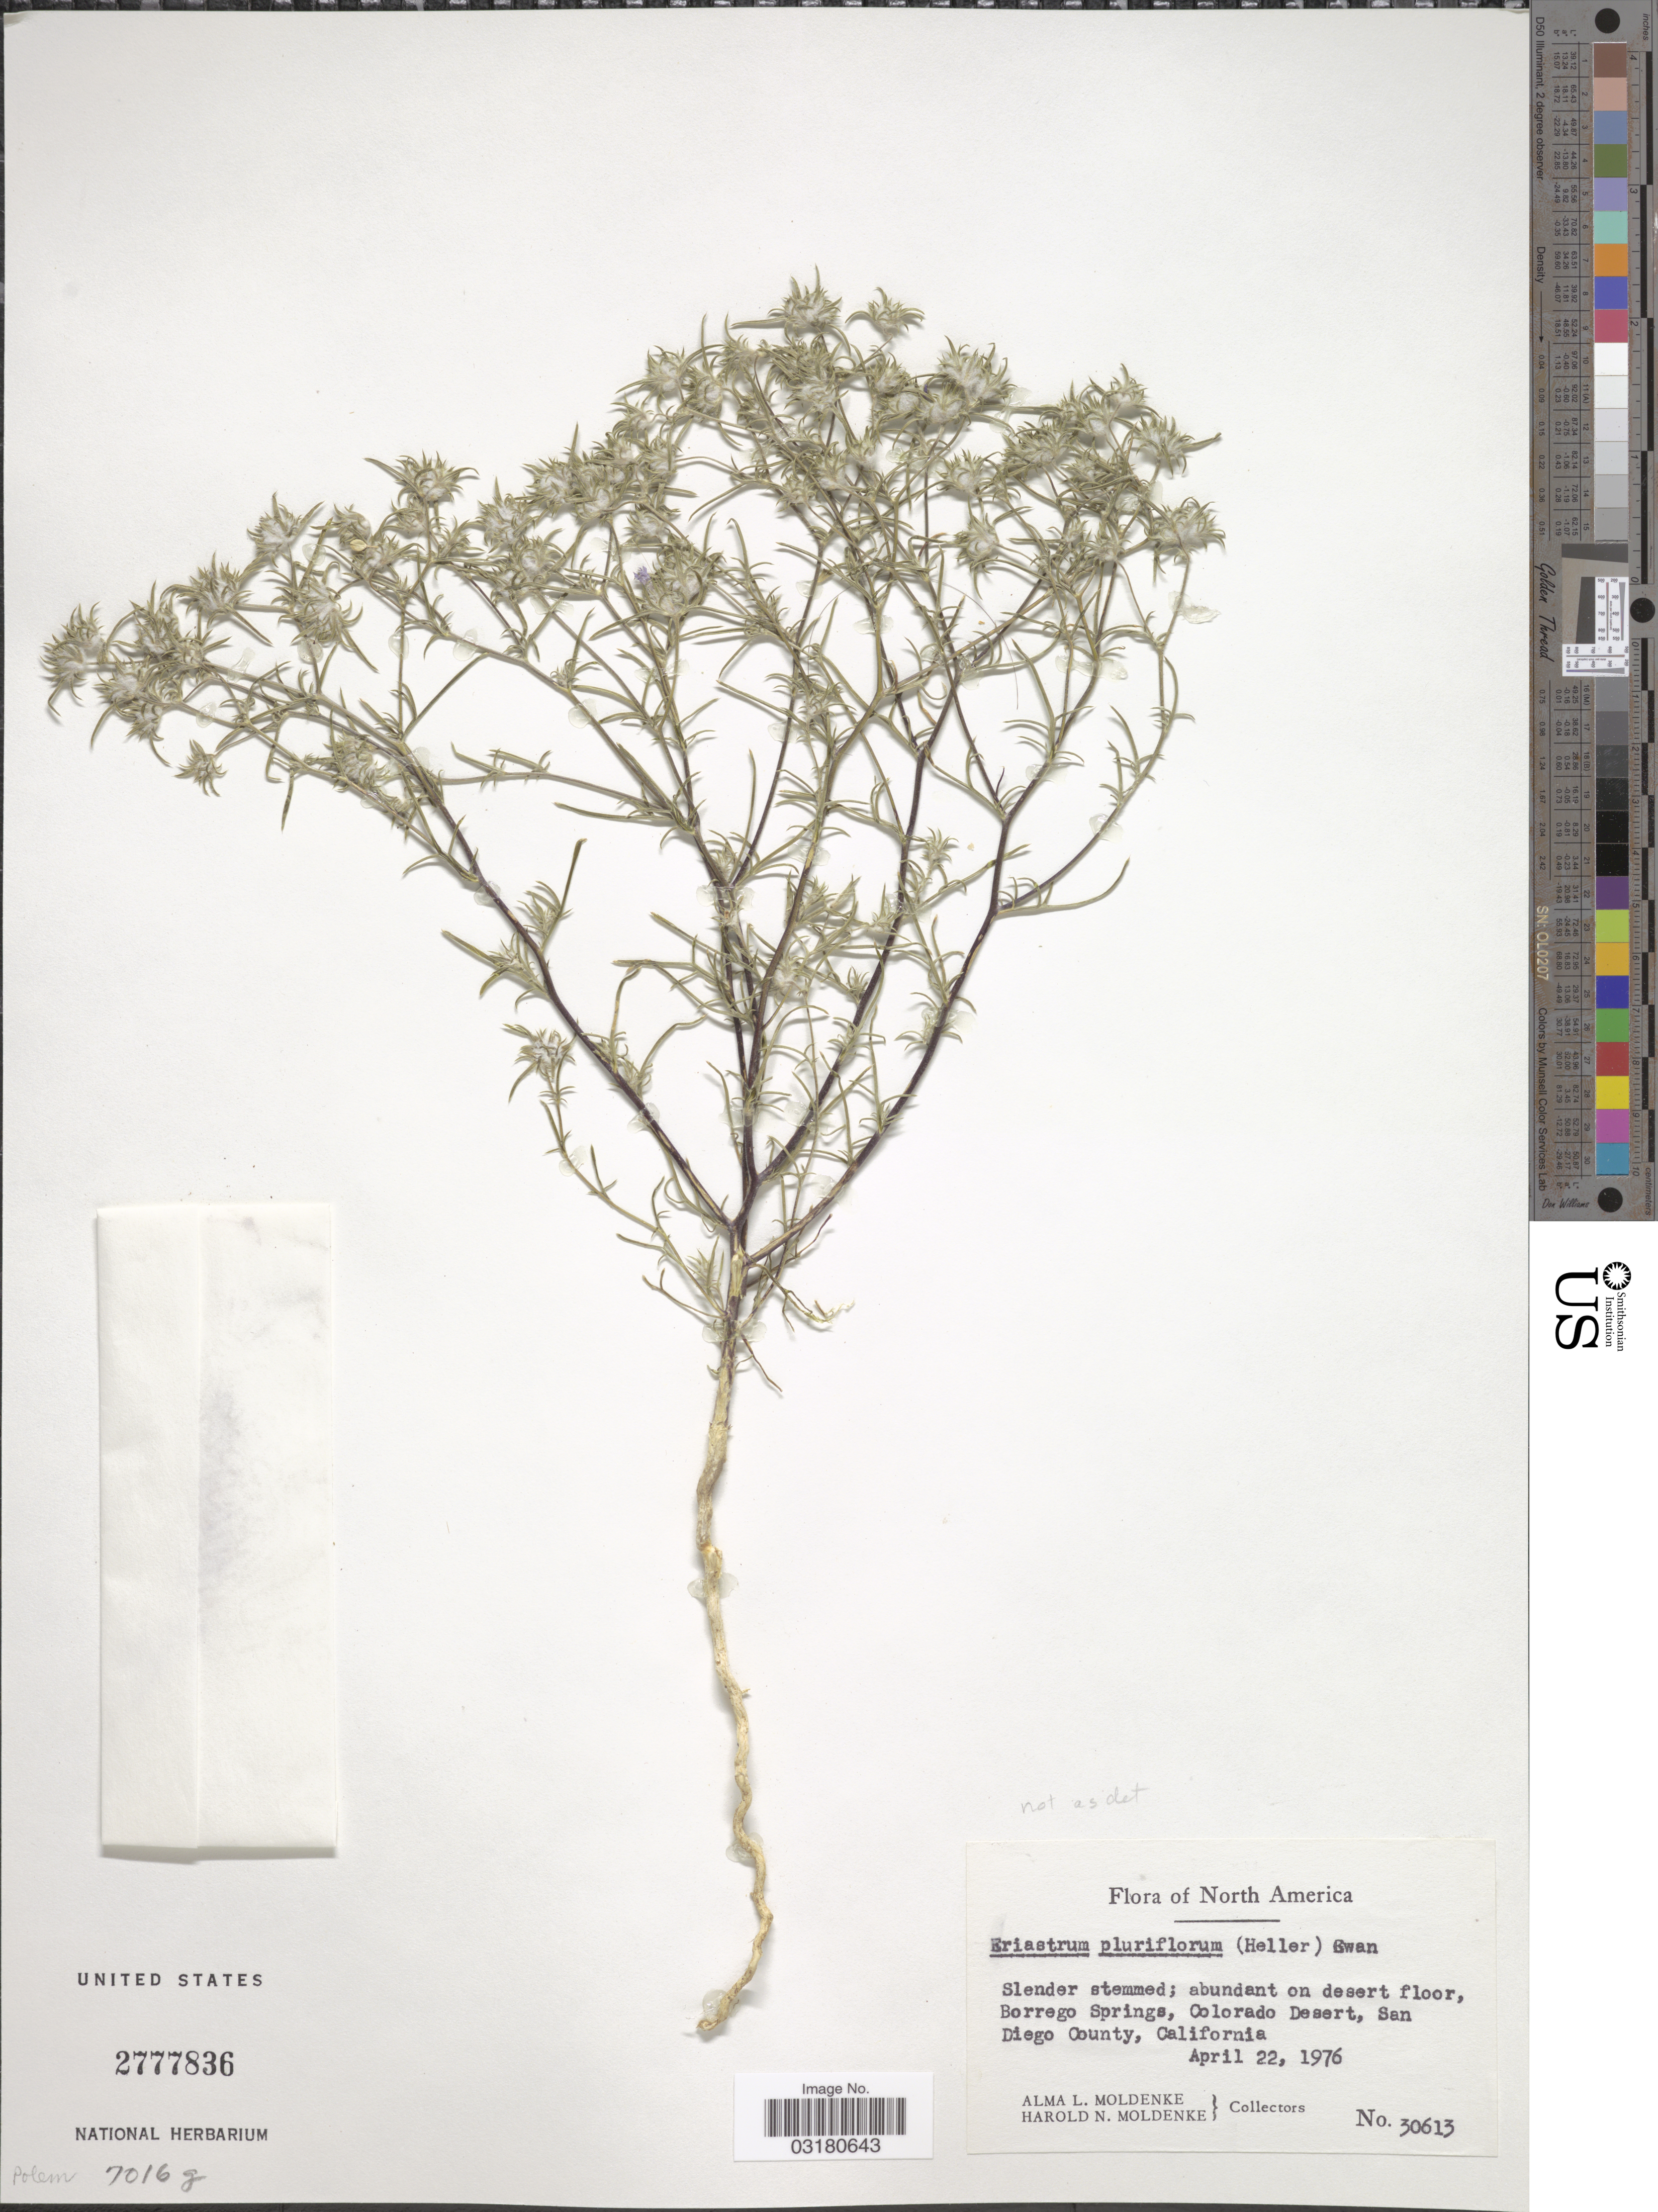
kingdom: Plantae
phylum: Tracheophyta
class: Magnoliopsida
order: Ericales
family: Polemoniaceae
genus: Eriastrum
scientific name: Eriastrum sp.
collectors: A. L. Moldenke & H. N. Moldenke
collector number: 30613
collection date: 1976-04-22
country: United States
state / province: California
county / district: San Diego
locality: Borrego Springs, Colorado Desert, San Diego County.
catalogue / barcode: US 2777836